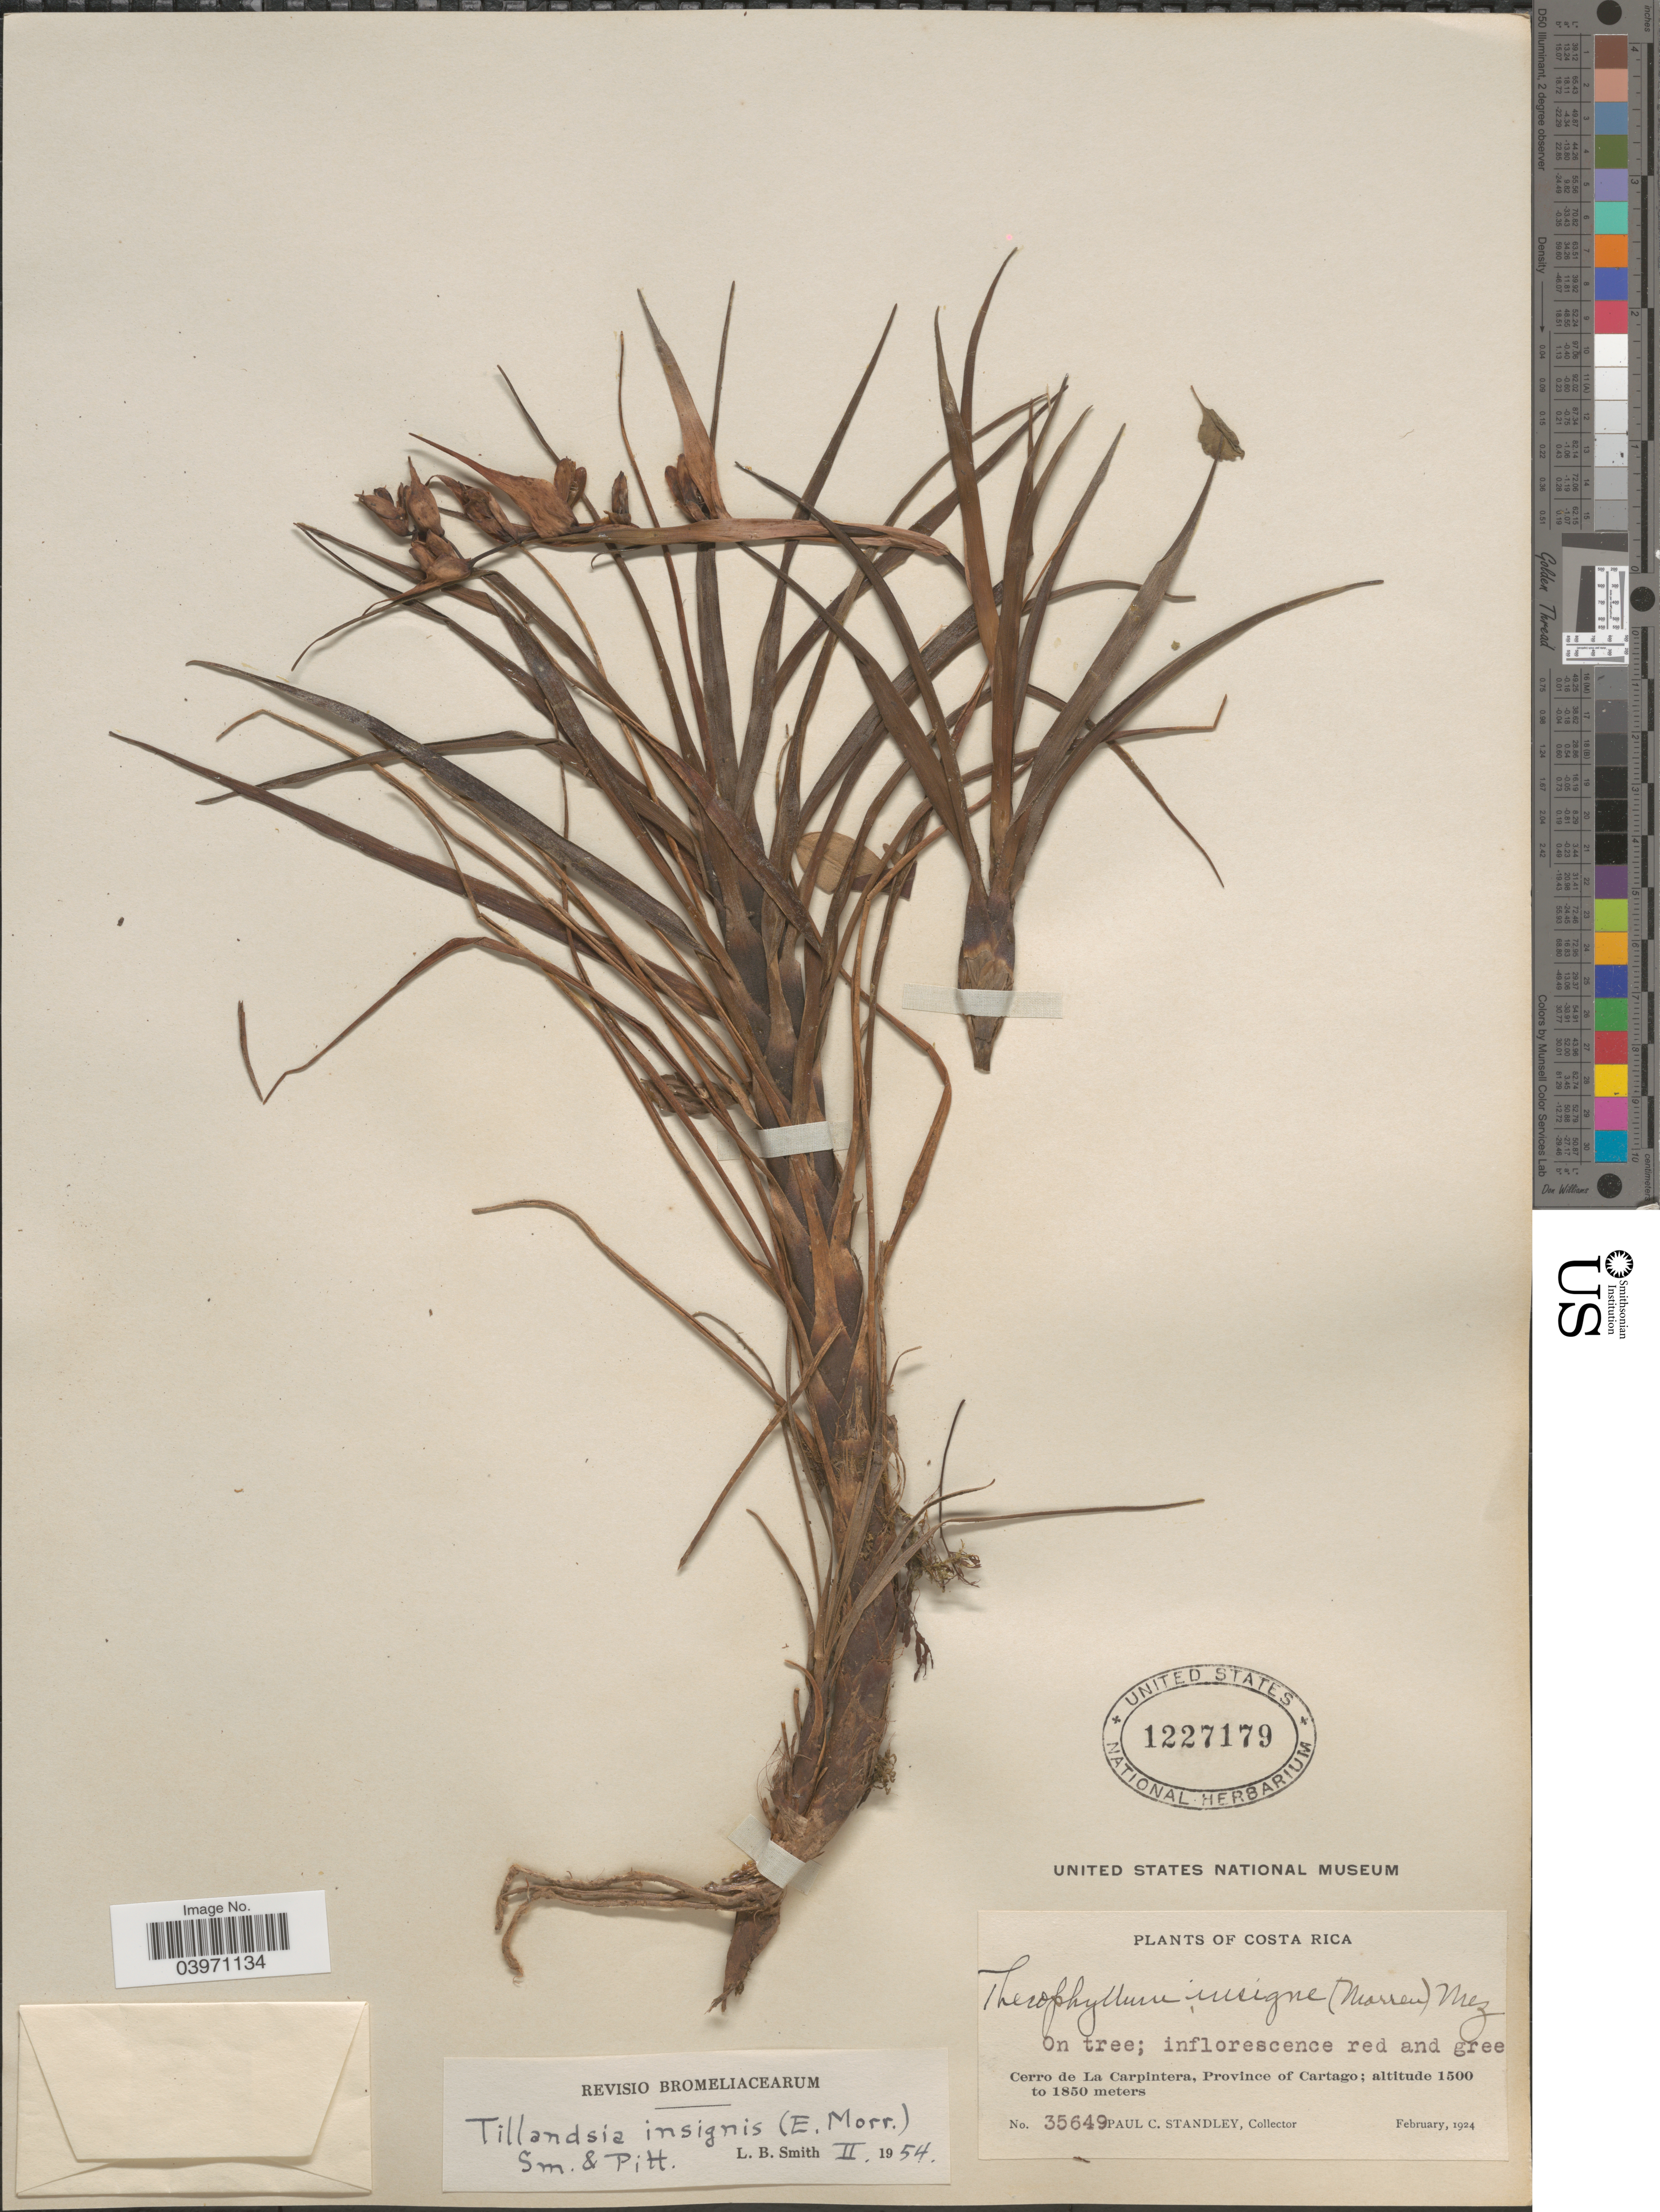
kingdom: Plantae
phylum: Tracheophyta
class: Liliopsida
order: Poales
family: Bromeliaceae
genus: Tillandsia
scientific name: Tillandsia insignis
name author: (Mez) L.B. Sm. & Pittendr.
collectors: P. C. Standley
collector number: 35649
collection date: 1924-02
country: Costa Rica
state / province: Cartago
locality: Cerro de La Carpintera.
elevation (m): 1500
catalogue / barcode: US 1227179